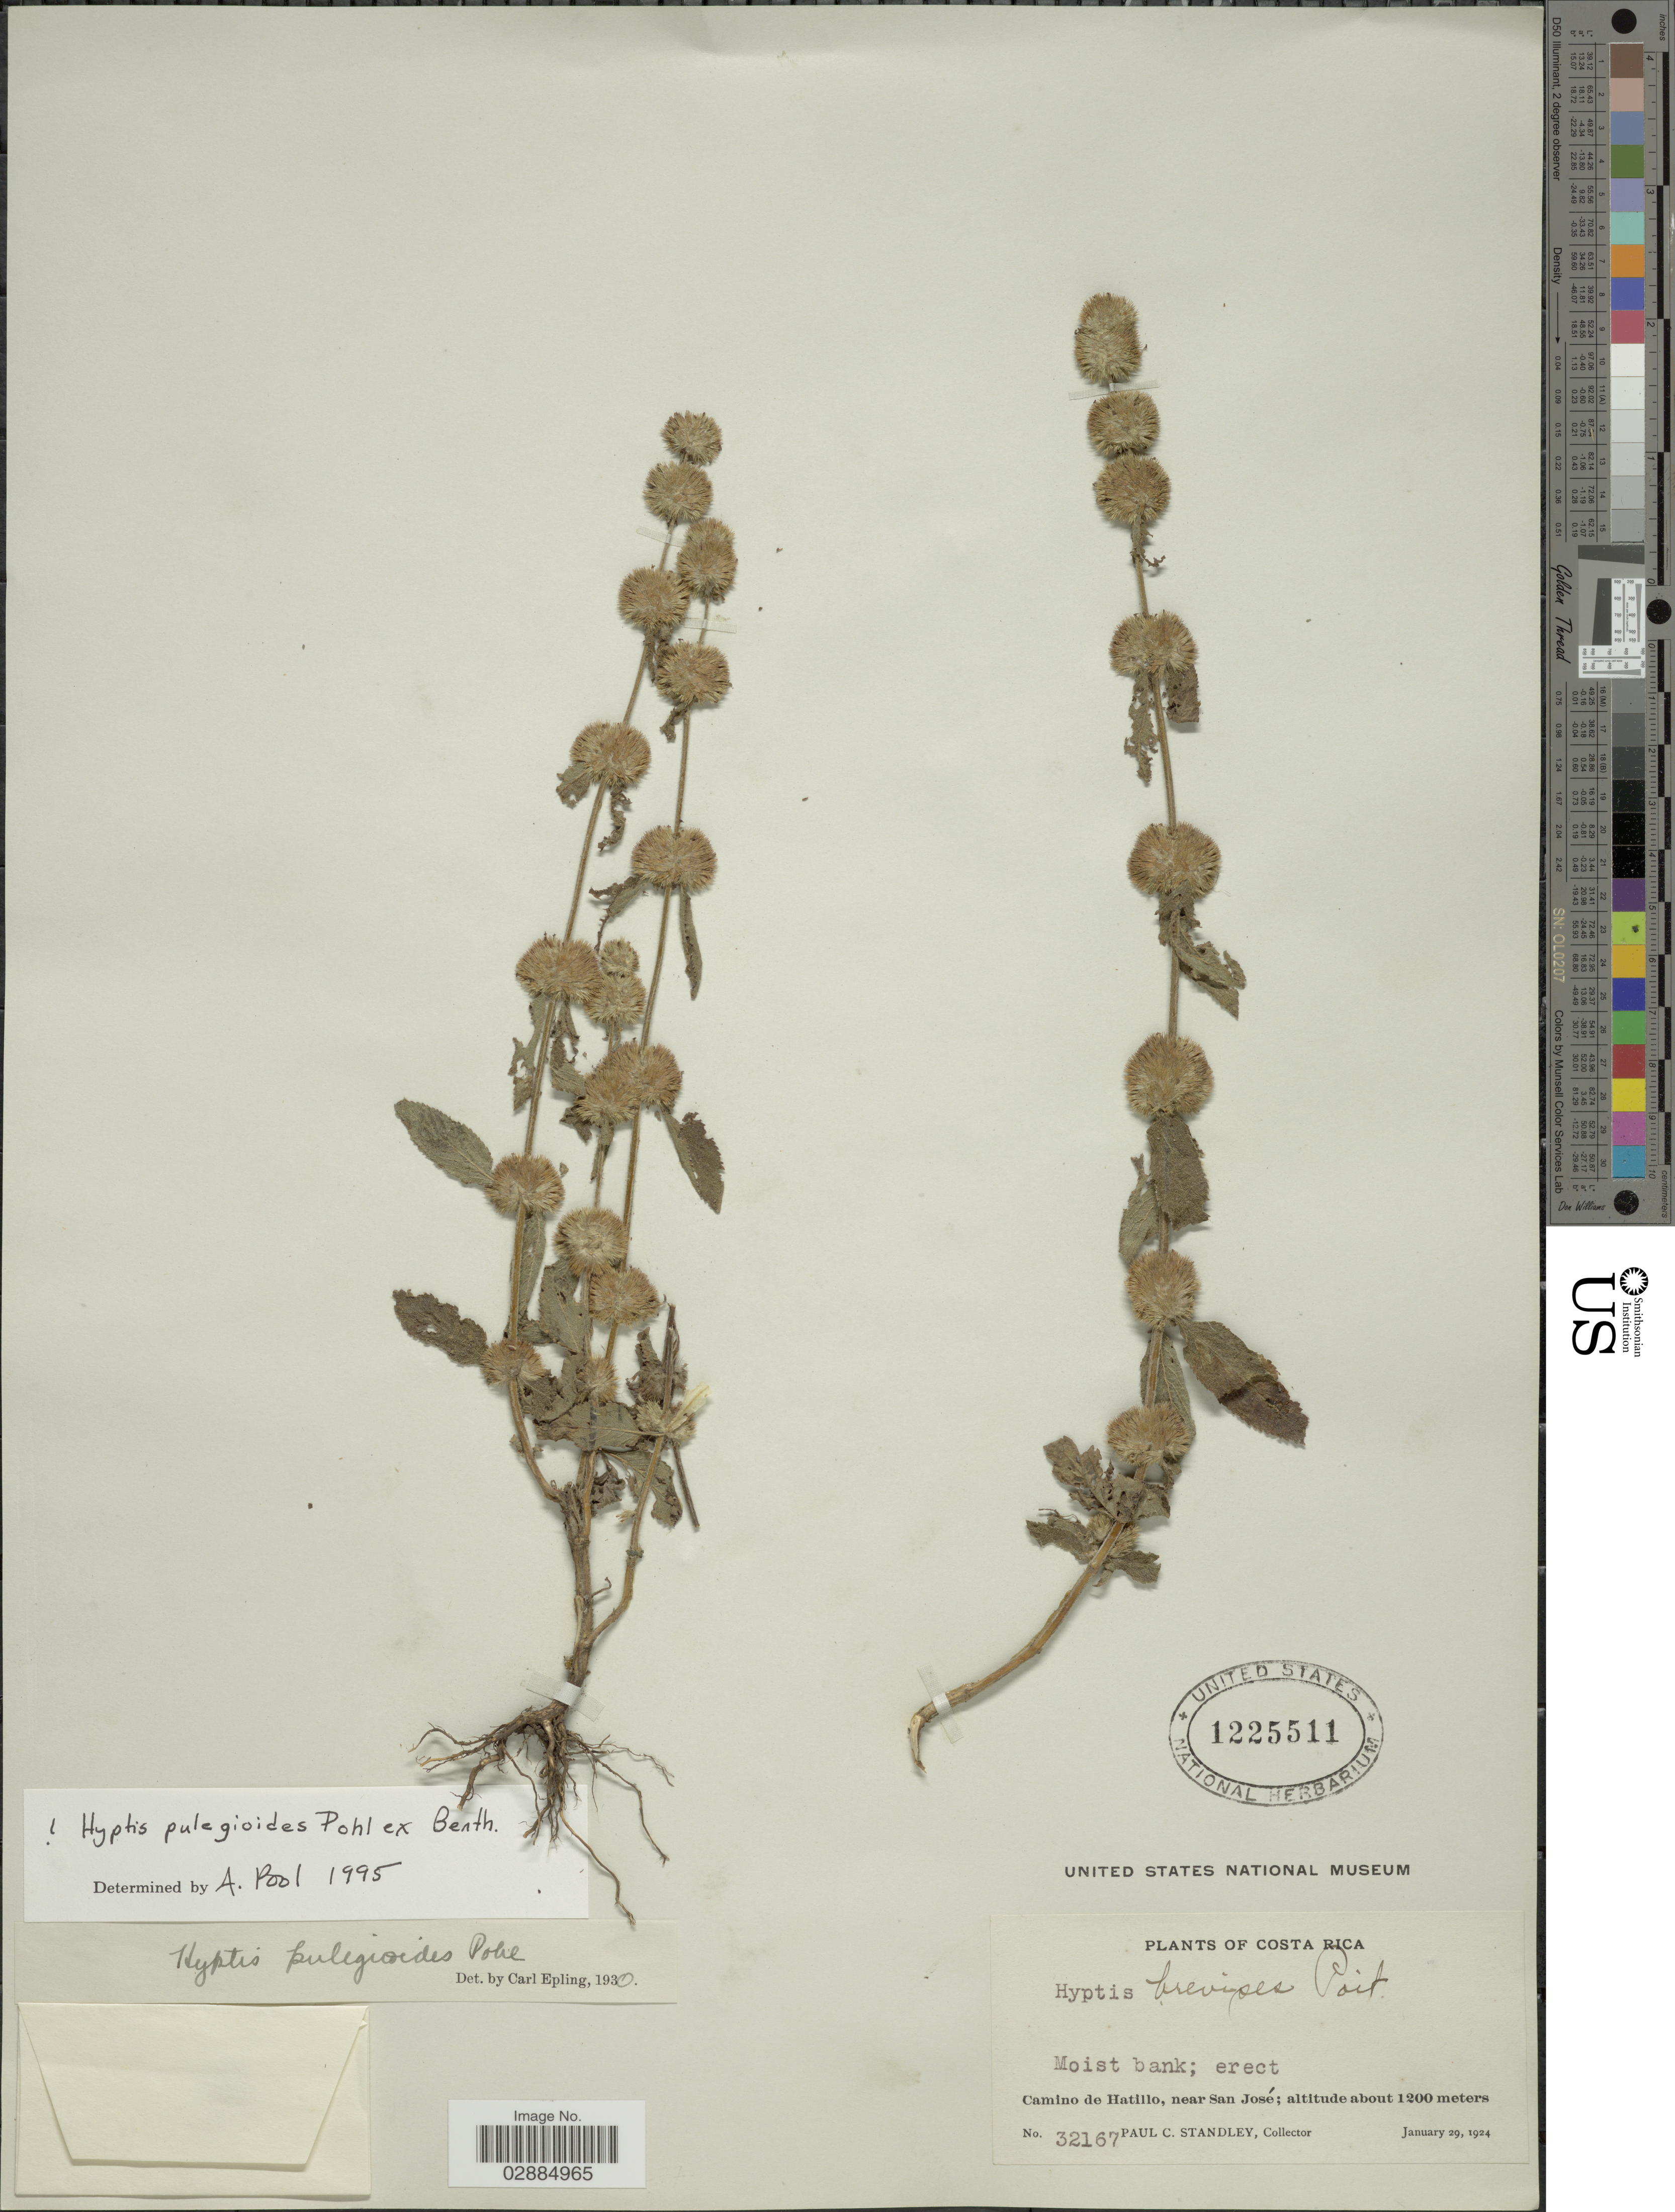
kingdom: Plantae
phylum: Tracheophyta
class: Magnoliopsida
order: Lamiales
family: Lamiaceae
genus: Hyptis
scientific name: Hyptis pulegioides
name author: Pohl ex Benth.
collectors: P. C. Standley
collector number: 32167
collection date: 1924-01-29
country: Costa Rica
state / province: San José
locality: Camino de Hatillo, near San José.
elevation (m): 1200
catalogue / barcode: US 1225511